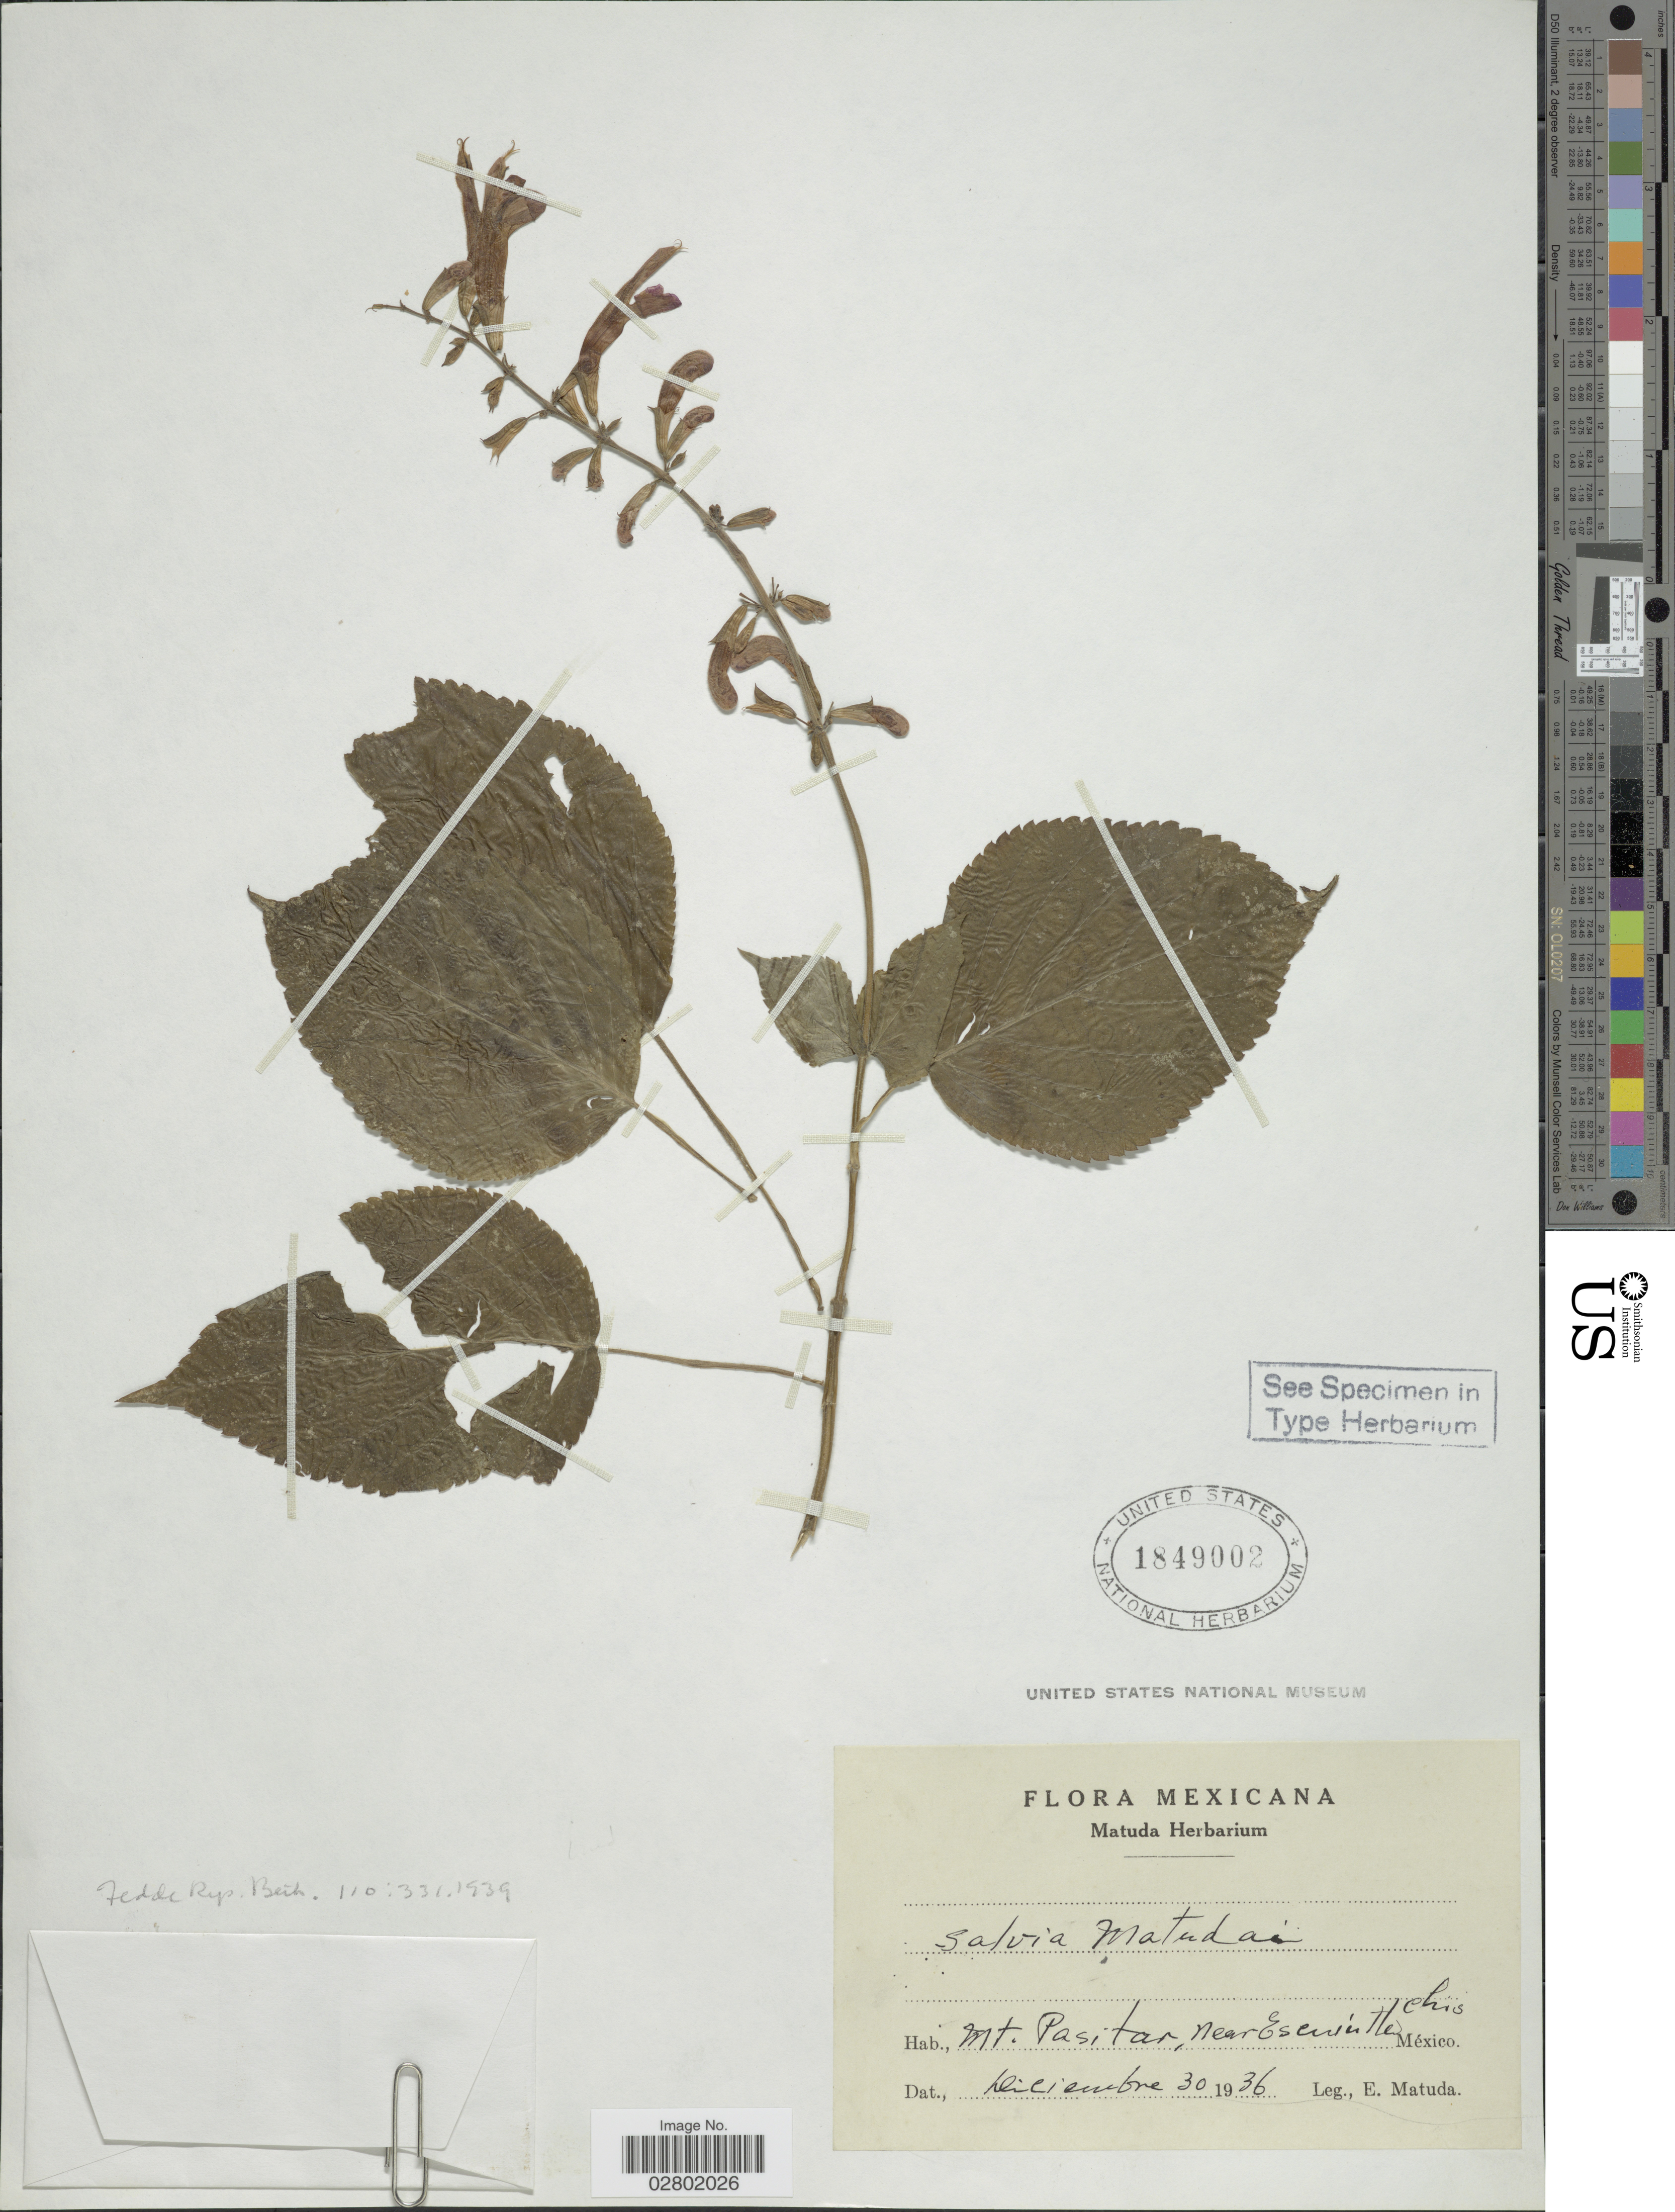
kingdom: Plantae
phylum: Tracheophyta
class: Magnoliopsida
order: Lamiales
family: Lamiaceae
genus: Salvia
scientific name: Salvia matudae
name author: Epling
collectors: E. Matuda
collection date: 1936-12-30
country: Mexico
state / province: Chiapas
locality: Mt. Pasital, near Escuintla, Chis.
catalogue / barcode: US 1849002